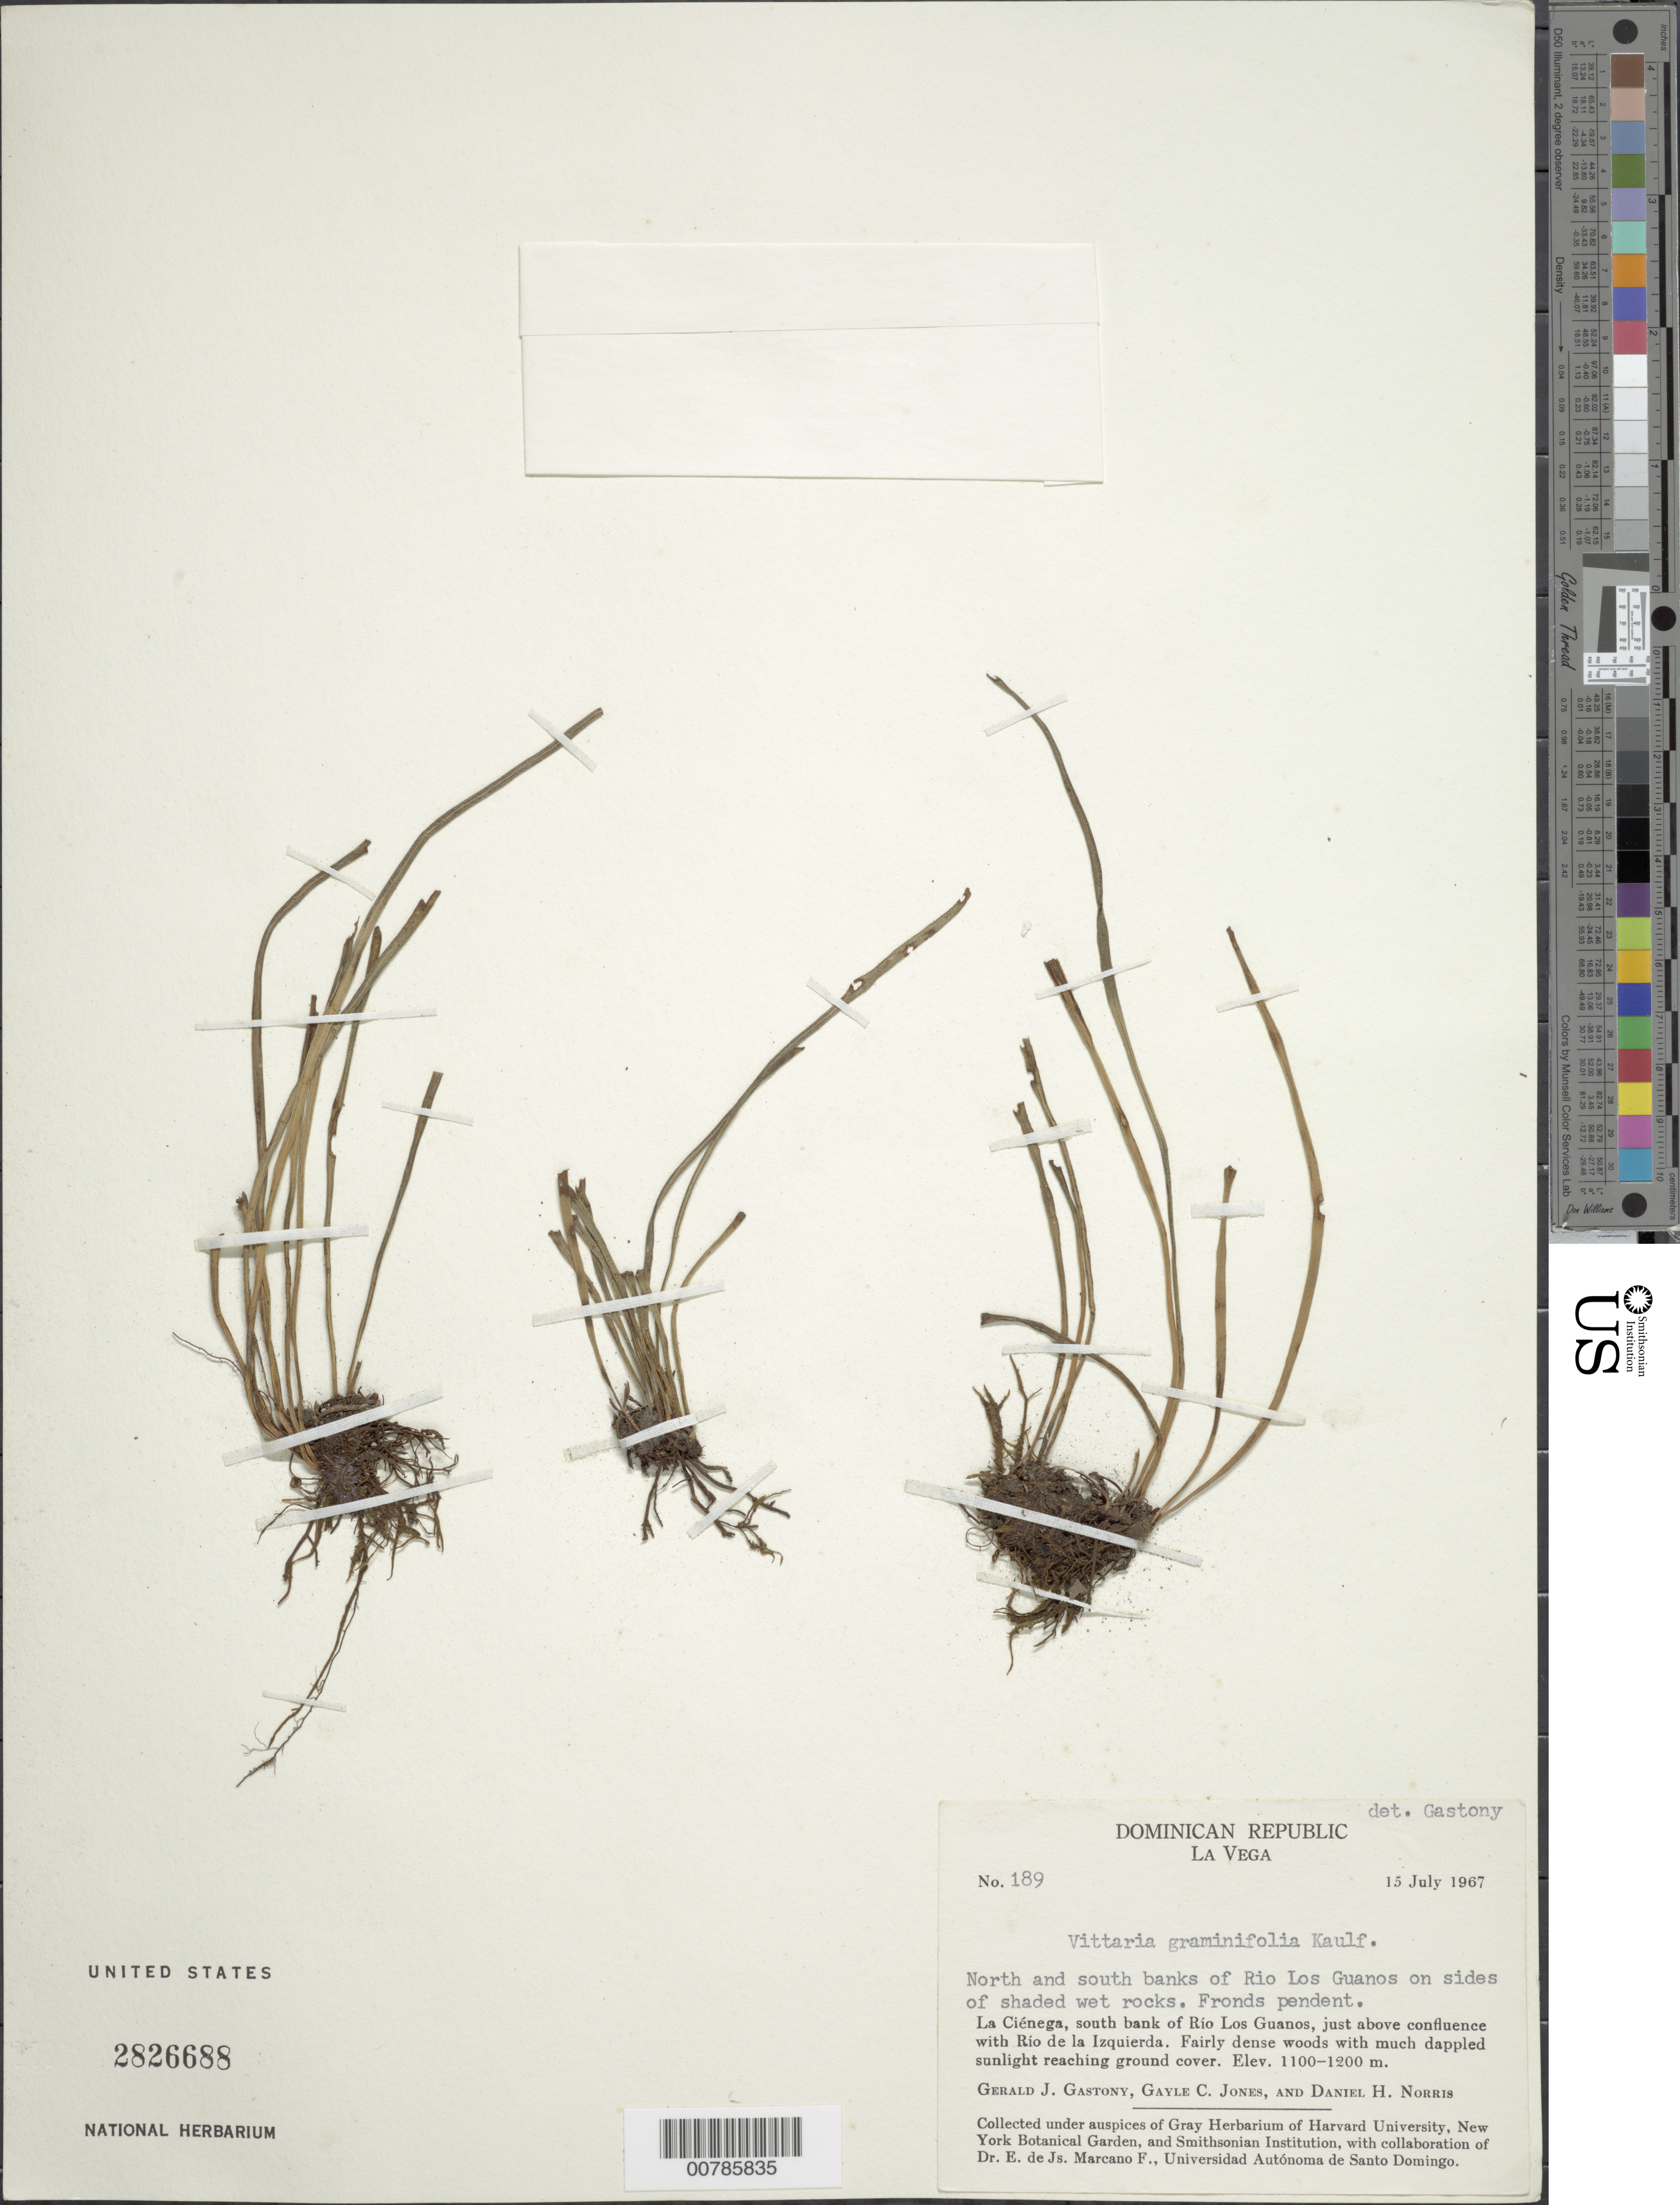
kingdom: Plantae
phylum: Tracheophyta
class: Polypodiopsida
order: Polypodiales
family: Pteridaceae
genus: Vittaria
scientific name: Vittaria graminifolia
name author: Kaulf.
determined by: Gastony, Gerald J.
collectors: G. Gastony, G. C. Jones & D. H. Norris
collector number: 189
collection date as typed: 15 Jul 1967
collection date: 1967-07-15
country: Dominican Republic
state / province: La Vega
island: Hispaniola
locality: La Ciénega, north and south banks of Río Los Guanos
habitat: On sides of shaded wet rocks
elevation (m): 1100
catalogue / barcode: US 2826688